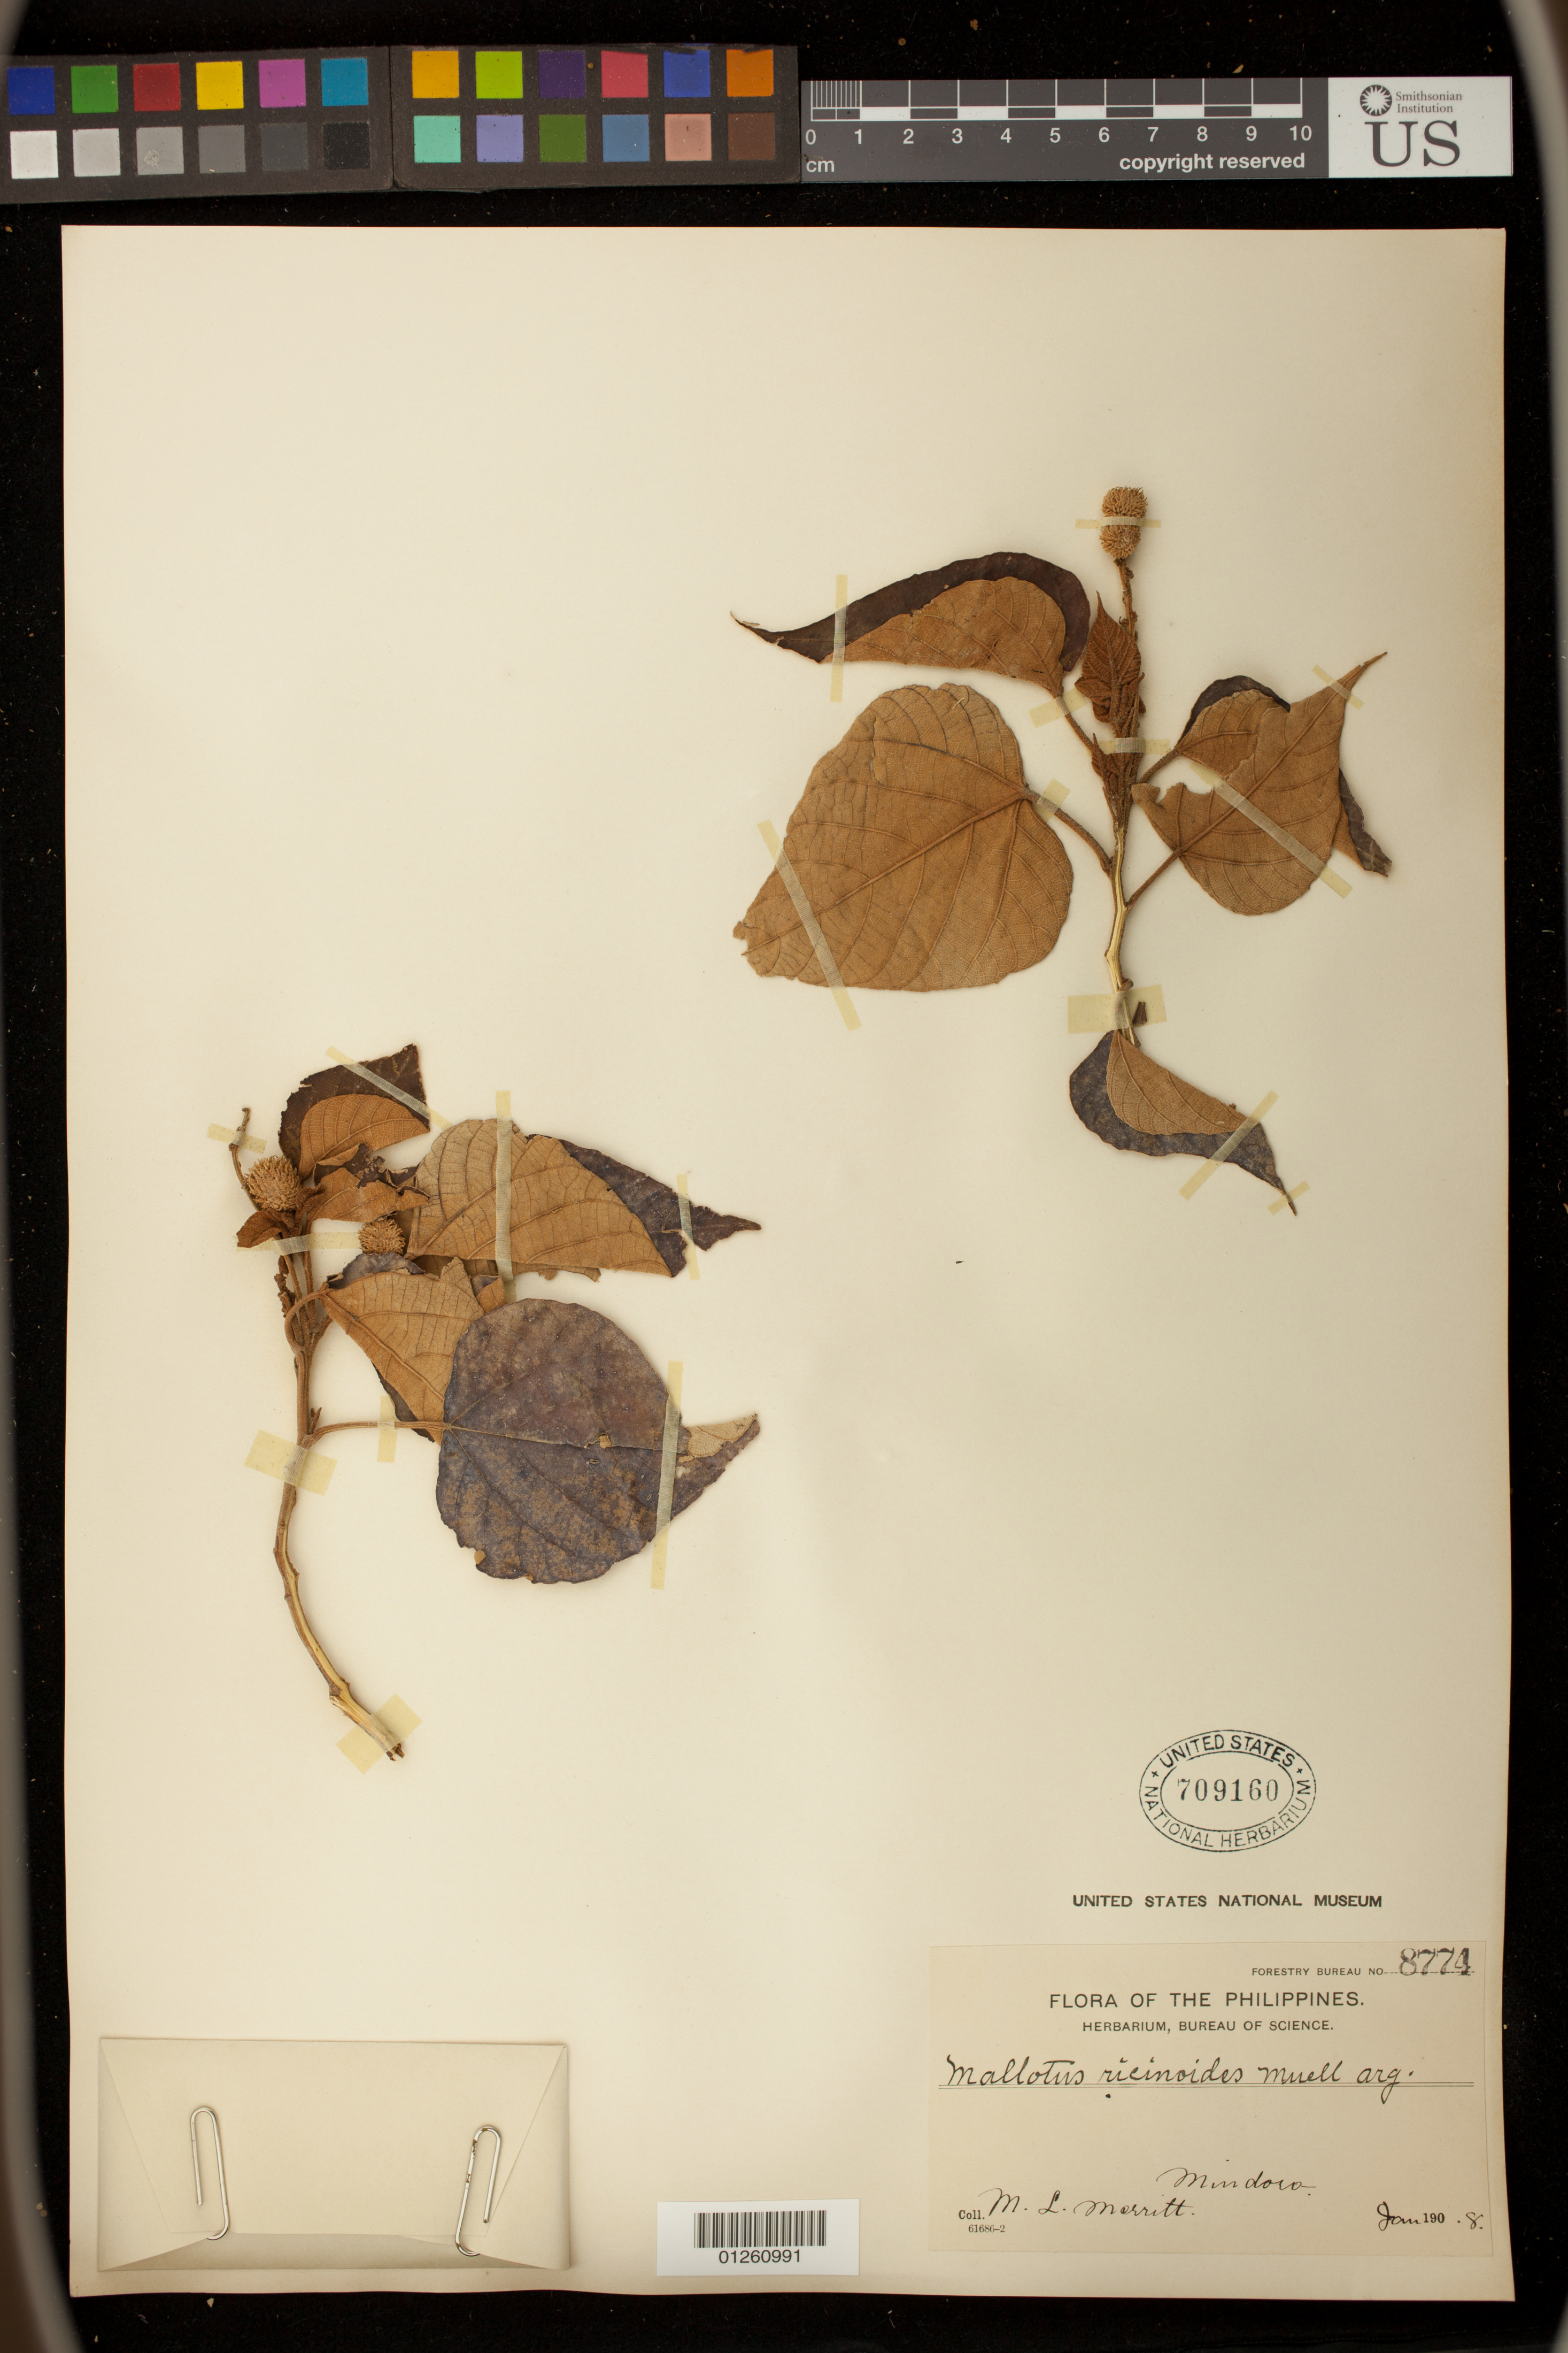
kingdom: Plantae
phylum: Tracheophyta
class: Magnoliopsida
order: Malpighiales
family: Euphorbiaceae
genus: Mallotus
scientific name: Mallotus ricinoides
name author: (Pers.) Müll. Arg.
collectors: M. L. Merritt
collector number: For. Bur. 8774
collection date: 1908-01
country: Philippines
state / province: Mimaropa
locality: Mindoro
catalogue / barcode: US 709160